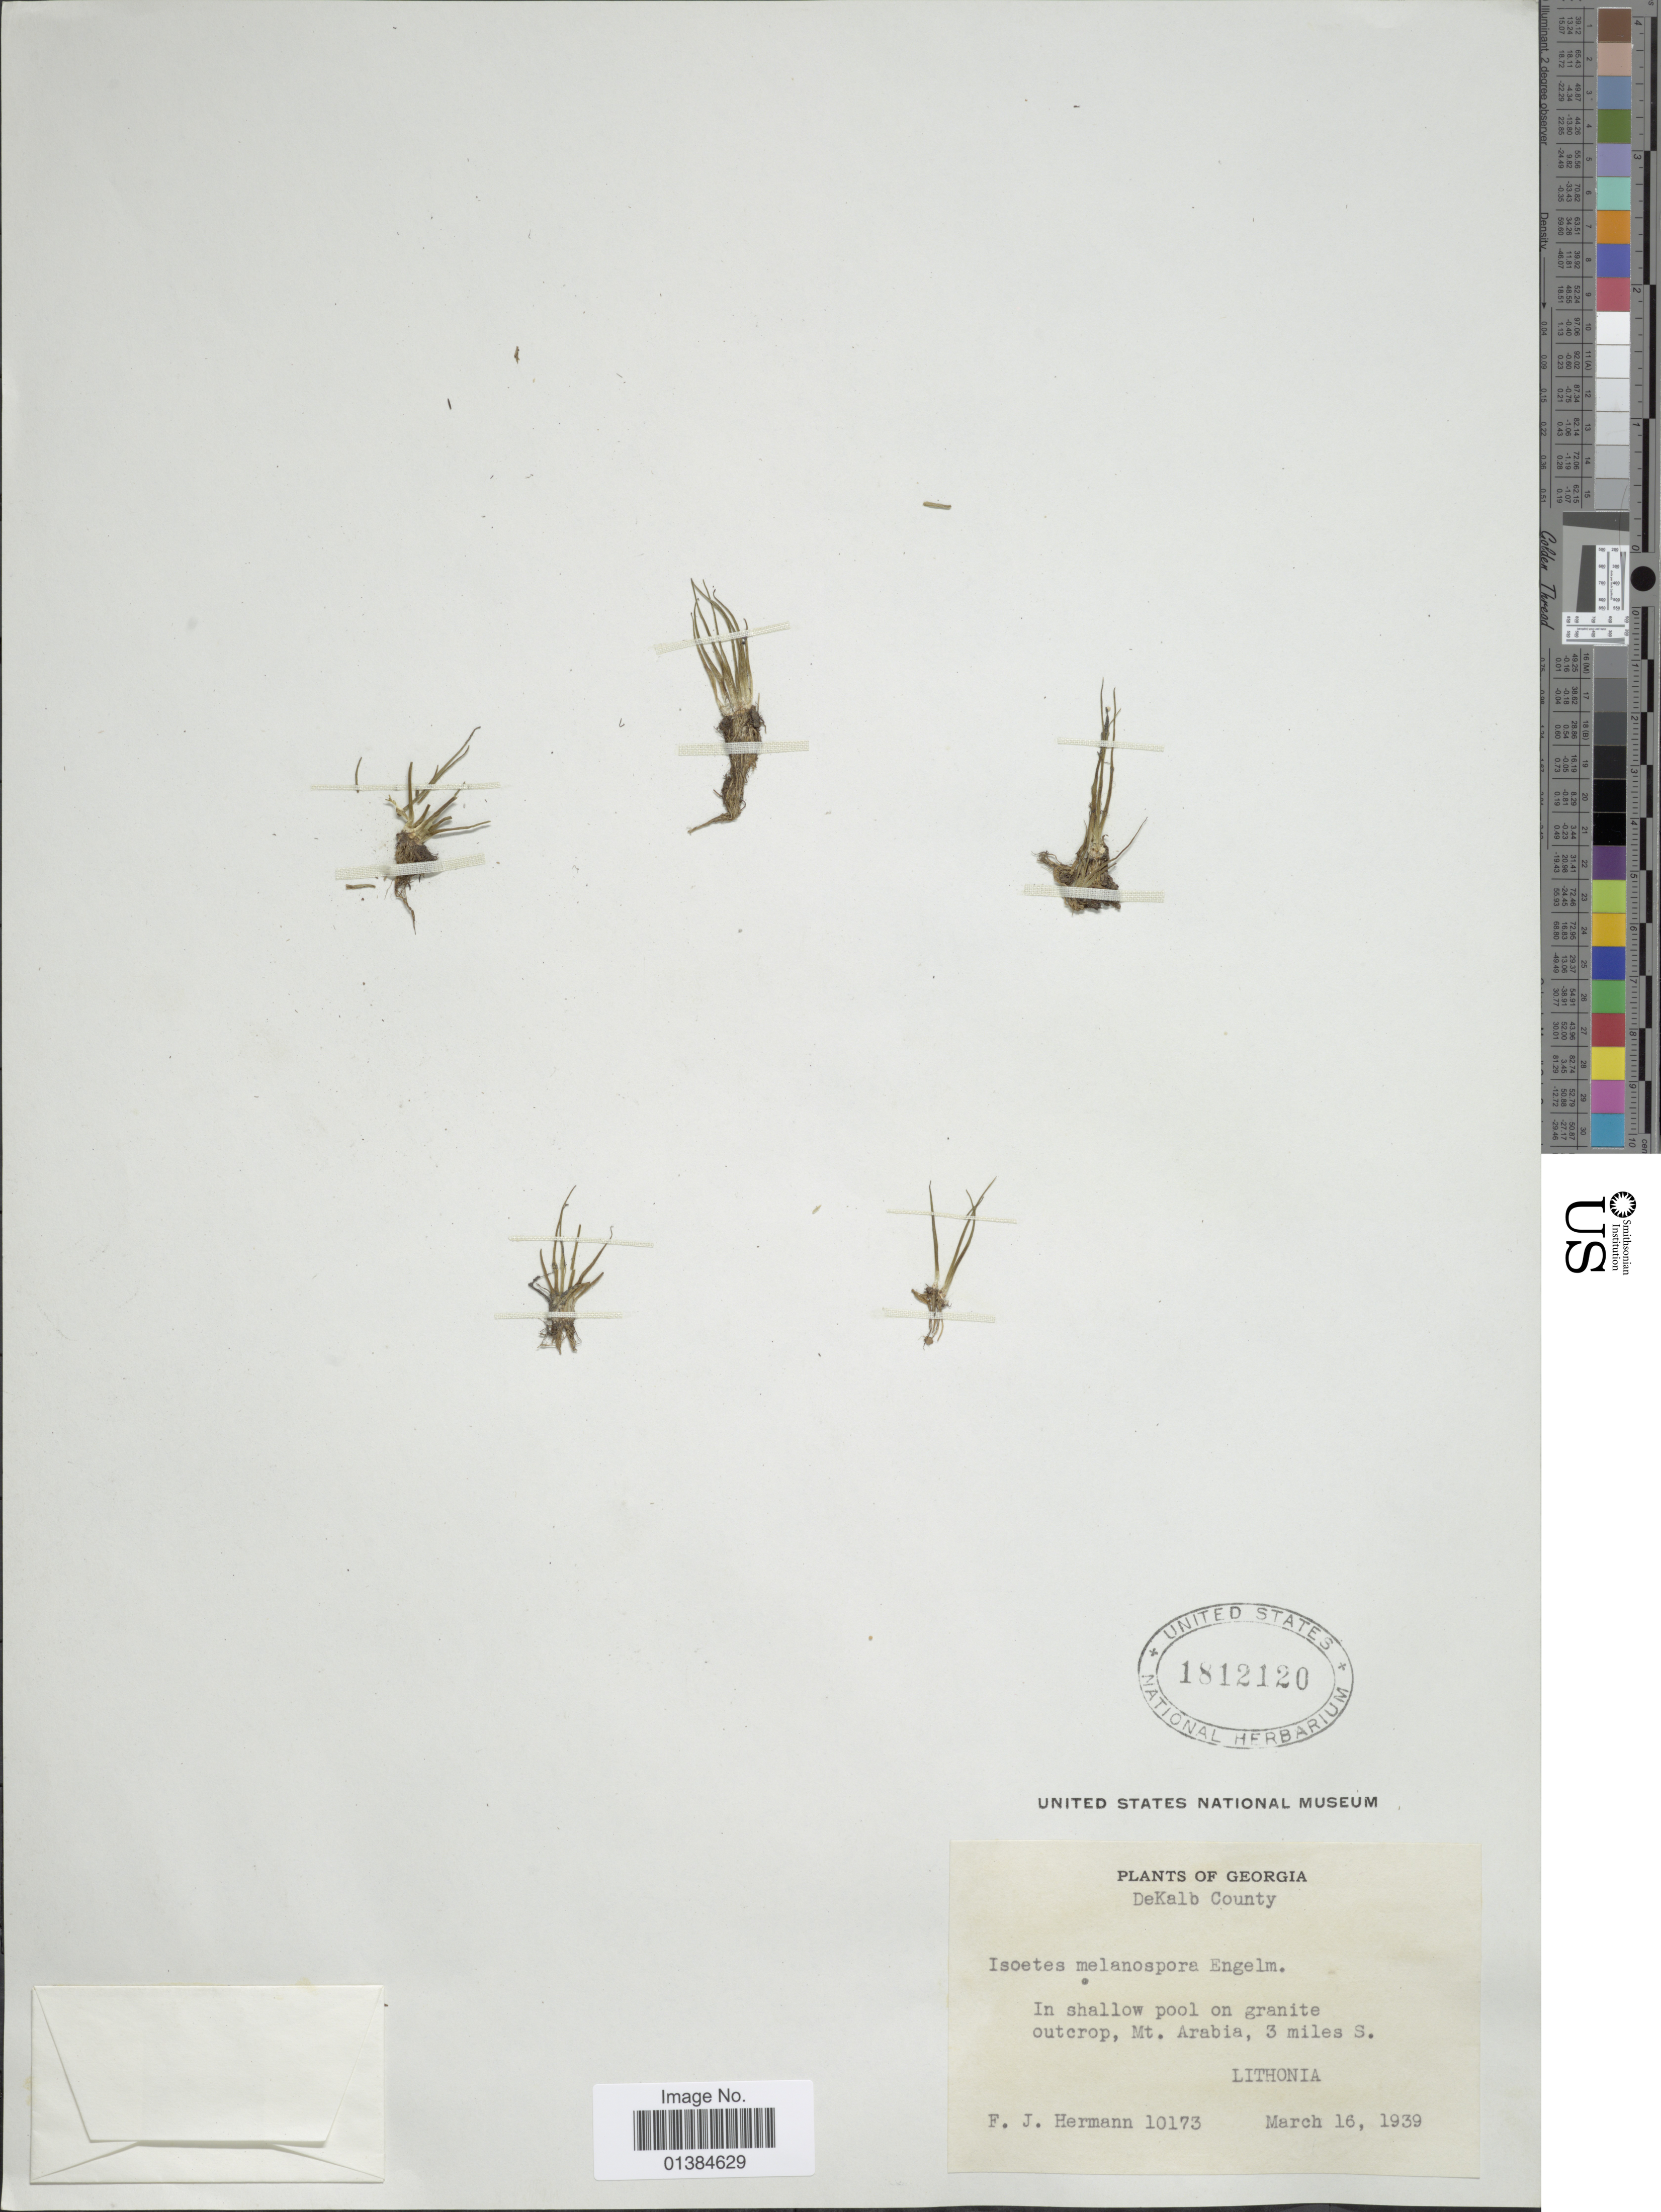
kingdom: Plantae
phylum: Tracheophyta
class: Lycopodiopsida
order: Isoetales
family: Isoetaceae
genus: Isoetes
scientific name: Isoetes melanospora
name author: Engelm.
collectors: F. J. Hermann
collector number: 10173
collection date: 1939-03-16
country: United States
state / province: Georgia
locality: DeKalb County. In shallow pool on granite outcrop, Mt. Arabia, 3 miles S. Lithonia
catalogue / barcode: US 1812120